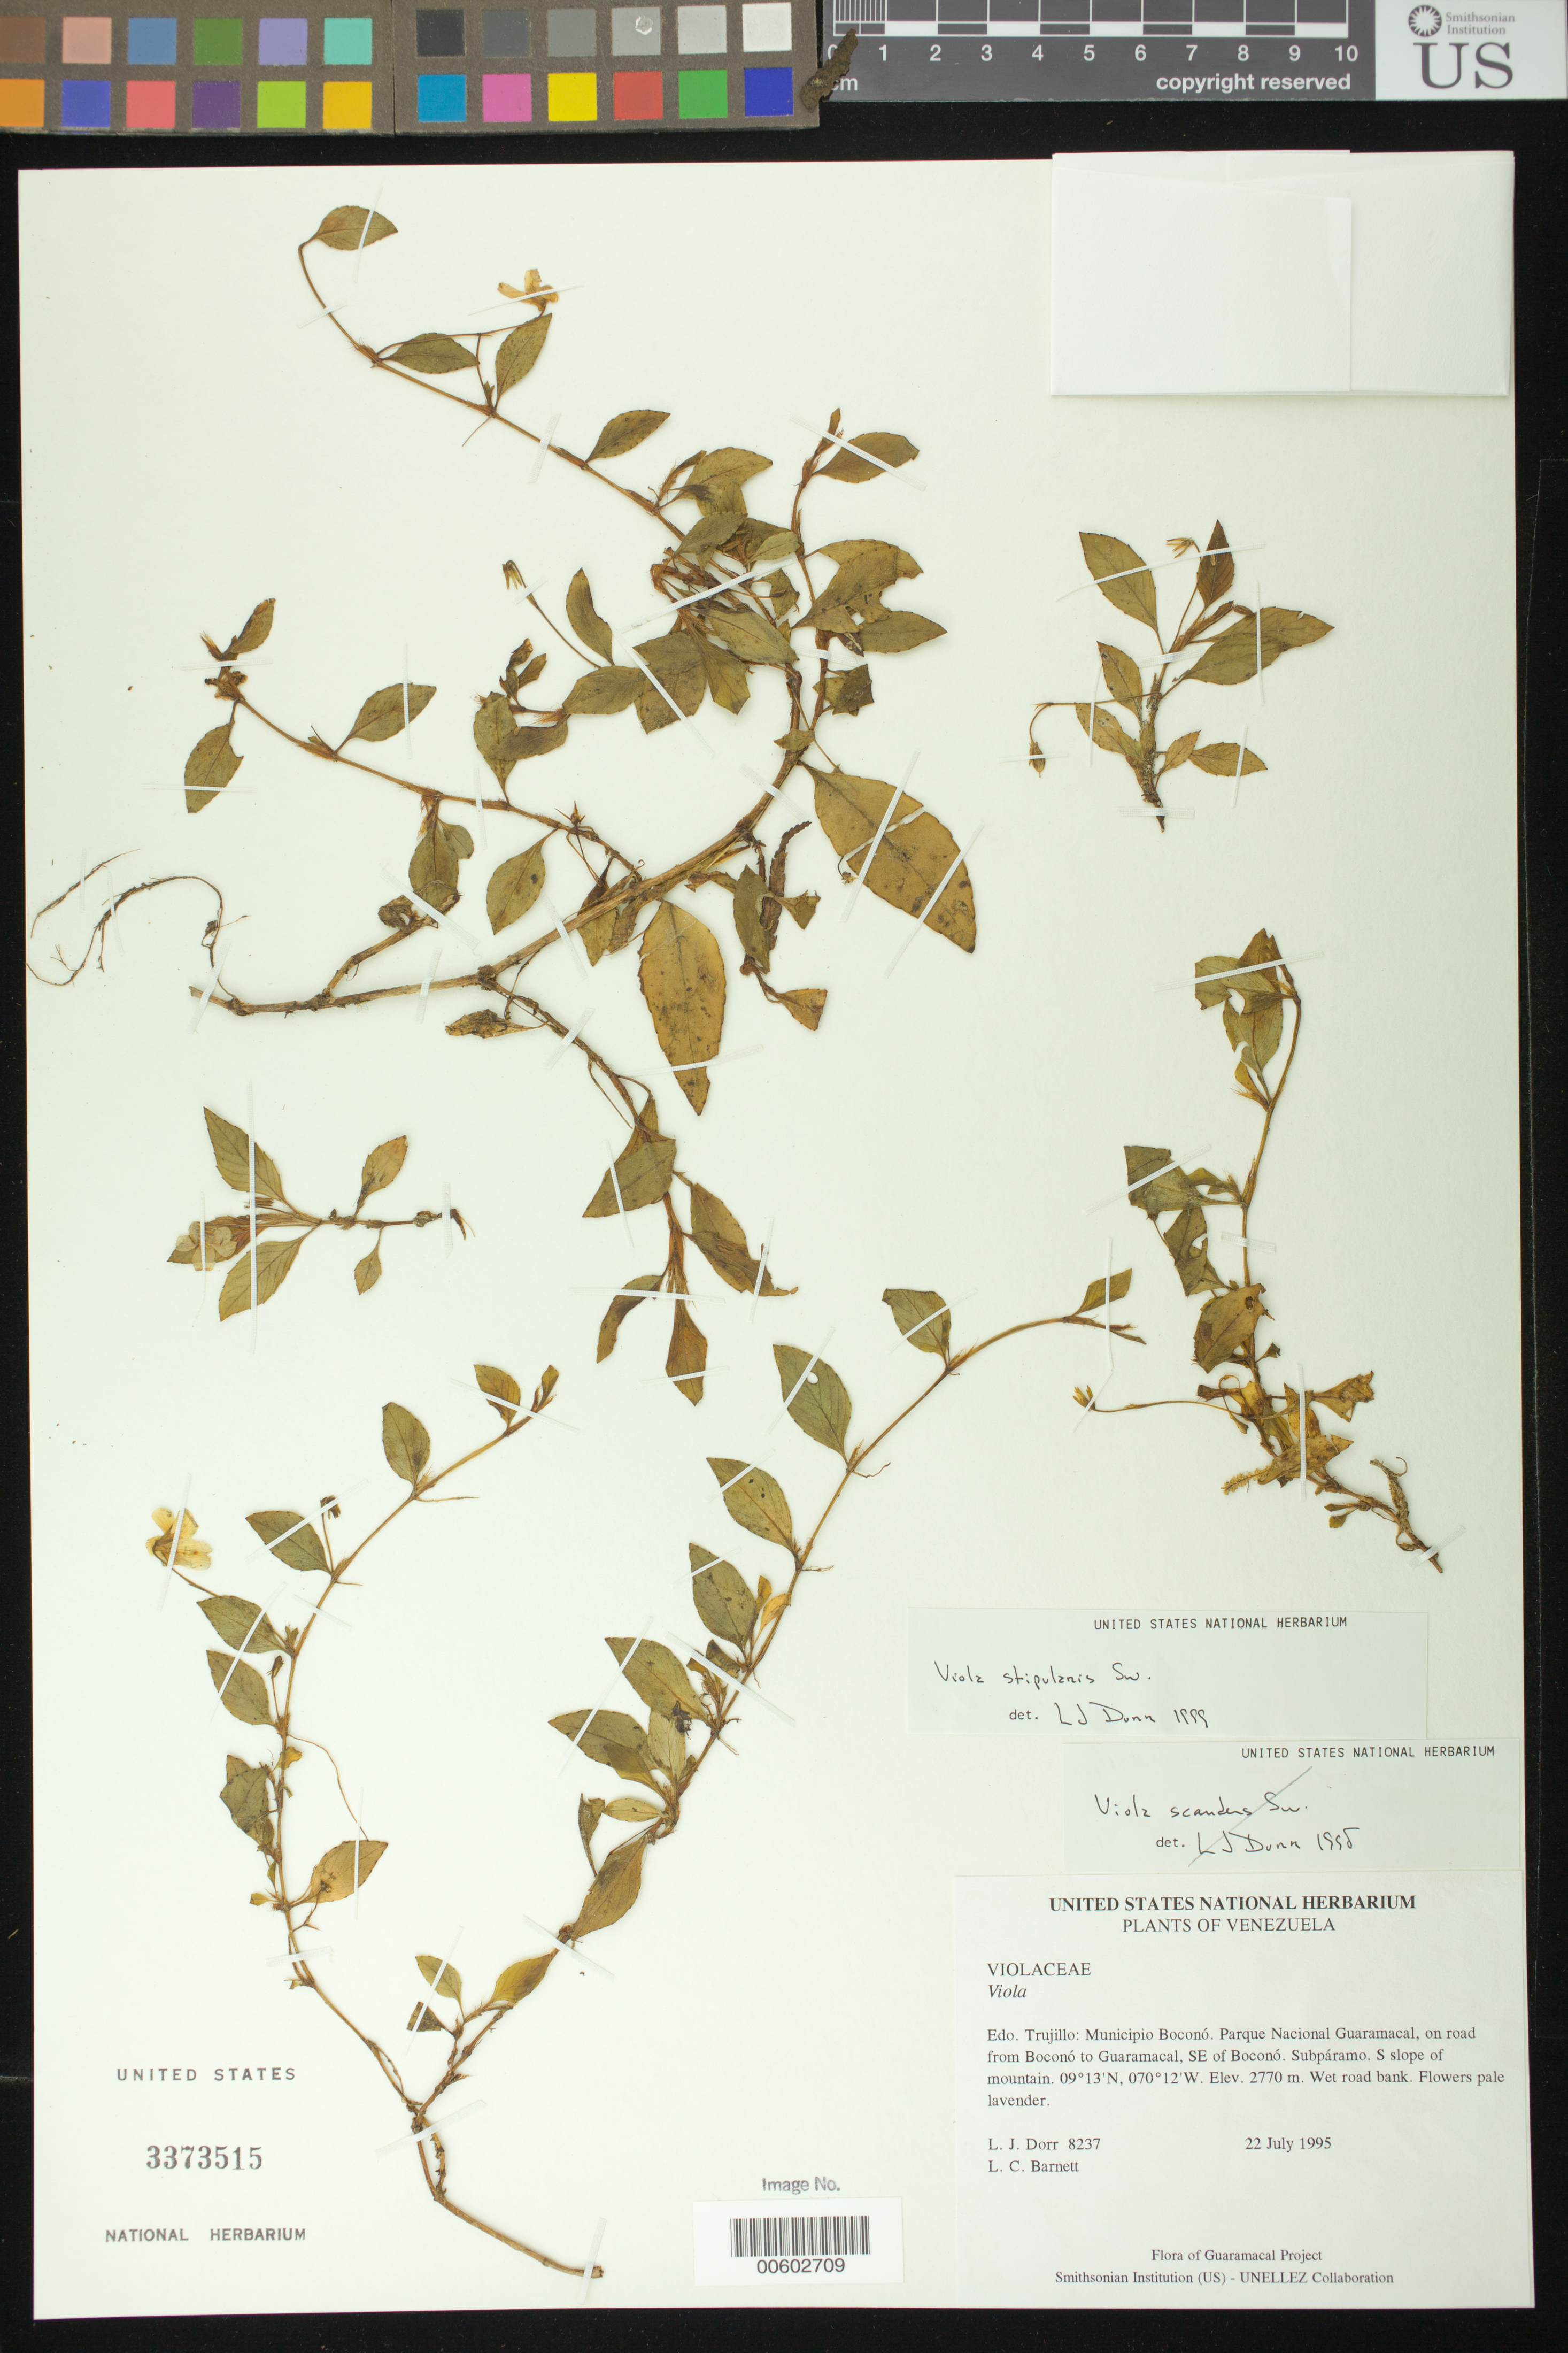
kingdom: Plantae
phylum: Tracheophyta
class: Magnoliopsida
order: Malpighiales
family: Violaceae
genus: Viola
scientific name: Viola stipularis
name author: Sw.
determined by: Dorr, L. J., (BOT), Smithsonian Institution - National Museum of Natural History (UNITED STATES)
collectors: L. J. Dorr & L. C. Barnett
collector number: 8237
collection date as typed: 22 Jul 1995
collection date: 1995-07-22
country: Venezuela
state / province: Trujillo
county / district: Boconó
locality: Parque Nacional Guaramacal, road from Boconó to Guaramacal, SE of Boconó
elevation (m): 2770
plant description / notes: PORT, US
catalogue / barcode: US 3373515